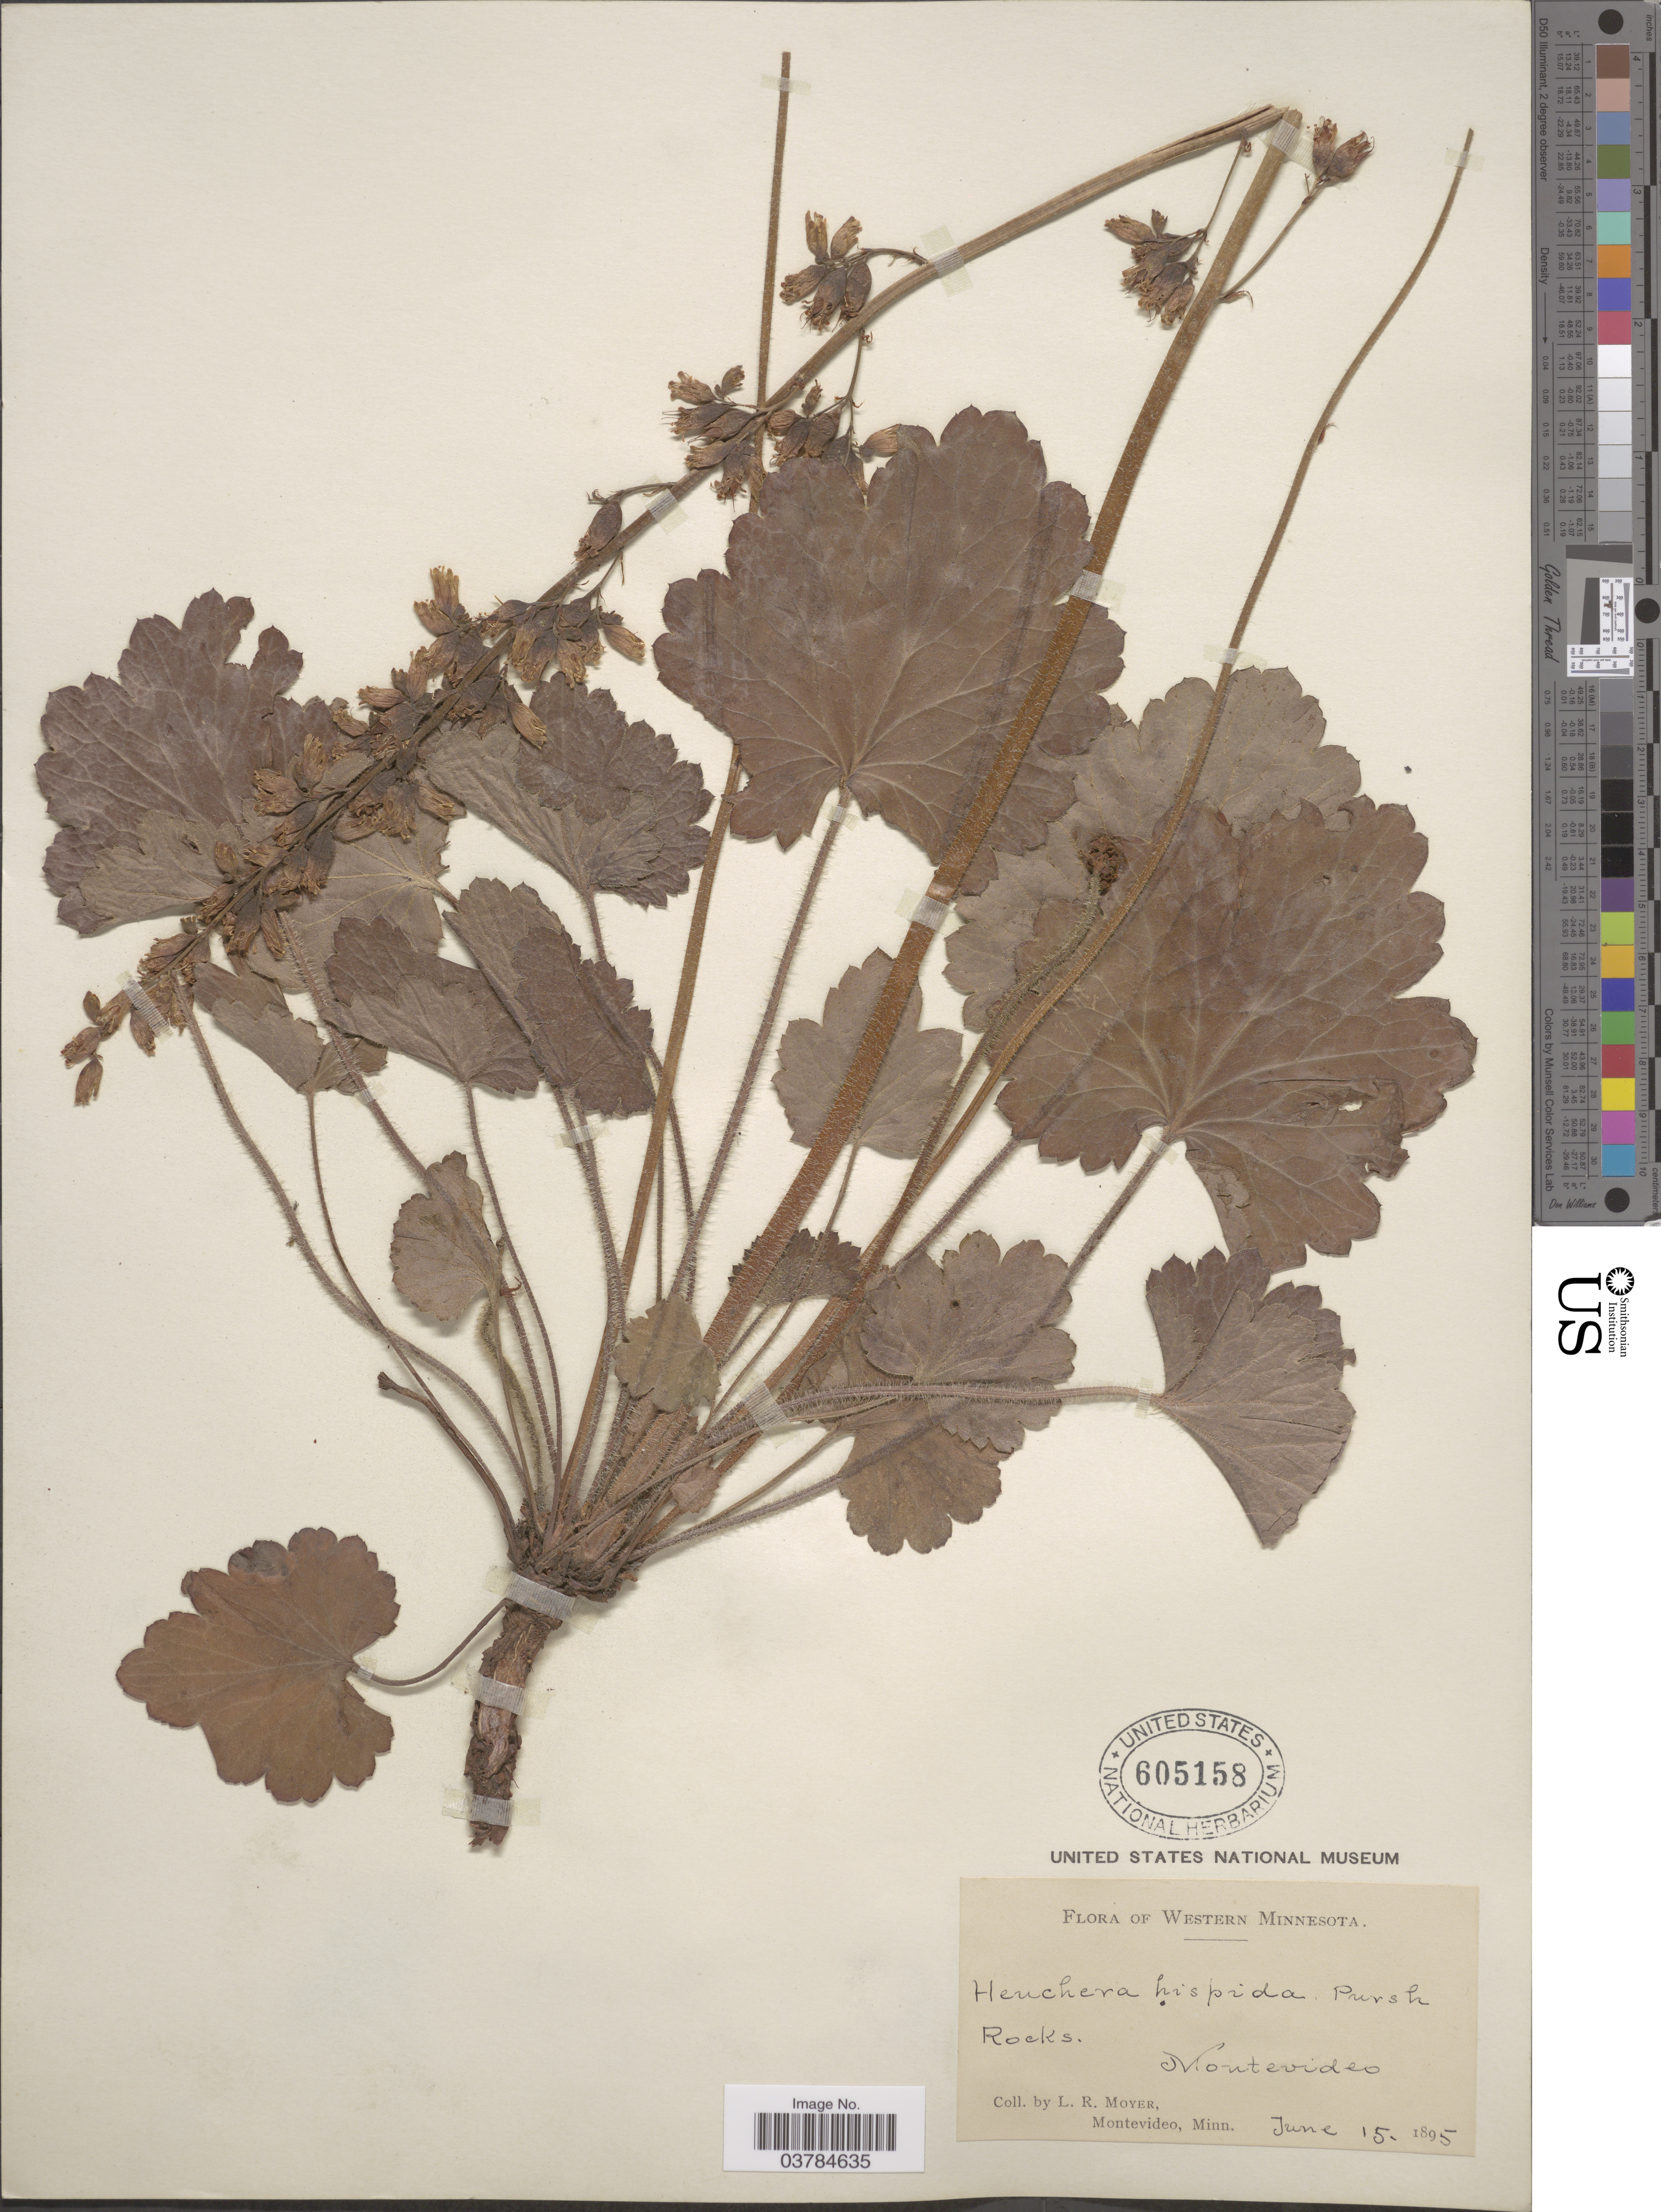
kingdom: Plantae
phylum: Tracheophyta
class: Magnoliopsida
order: Saxifragales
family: Saxifragaceae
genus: Heuchera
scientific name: Heuchera hispida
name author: Pursh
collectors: L. Moyer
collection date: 1895-06-15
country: United States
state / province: Minnesota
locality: Western Minnesota. Rocks. Montevideo.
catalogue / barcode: US 605158